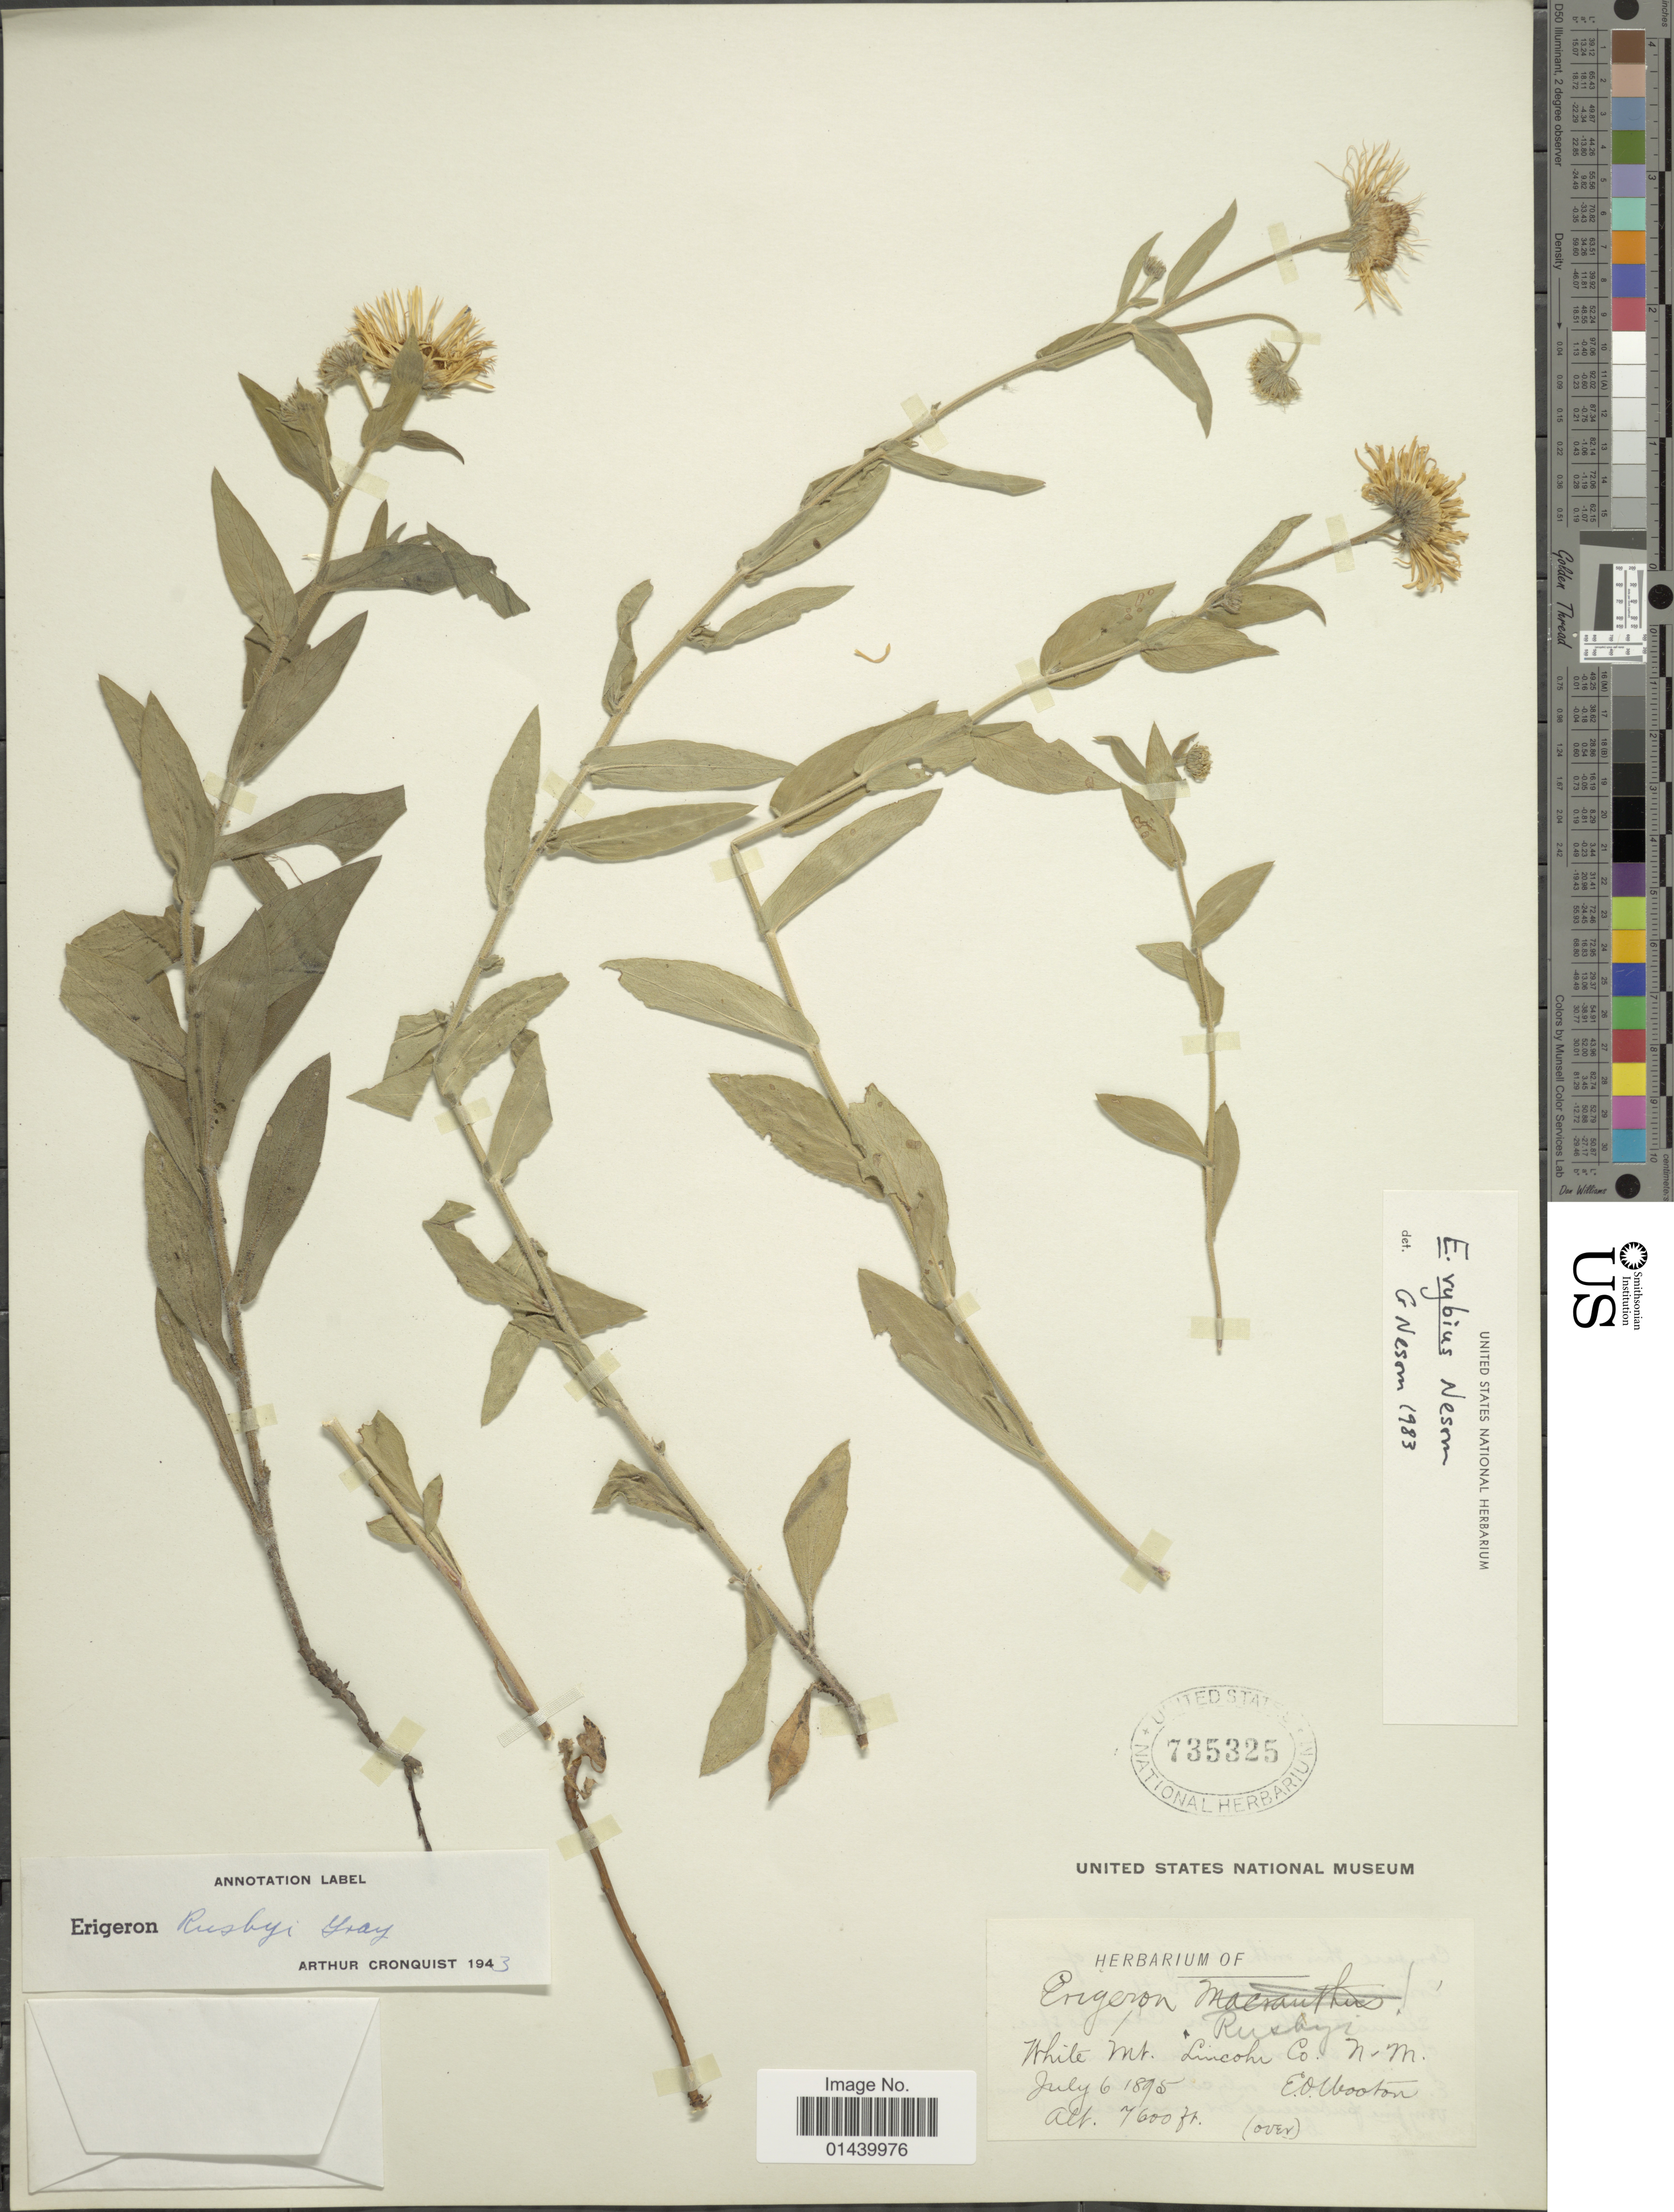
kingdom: Plantae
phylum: Tracheophyta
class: Magnoliopsida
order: Asterales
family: Asteraceae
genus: Erigeron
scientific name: Erigeron rybius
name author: G.L. Nesom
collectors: E. O. Wooton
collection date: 1895-07-06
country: United States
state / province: New Mexico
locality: White Mt. Lincoln Co.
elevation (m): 2316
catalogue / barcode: US 735325